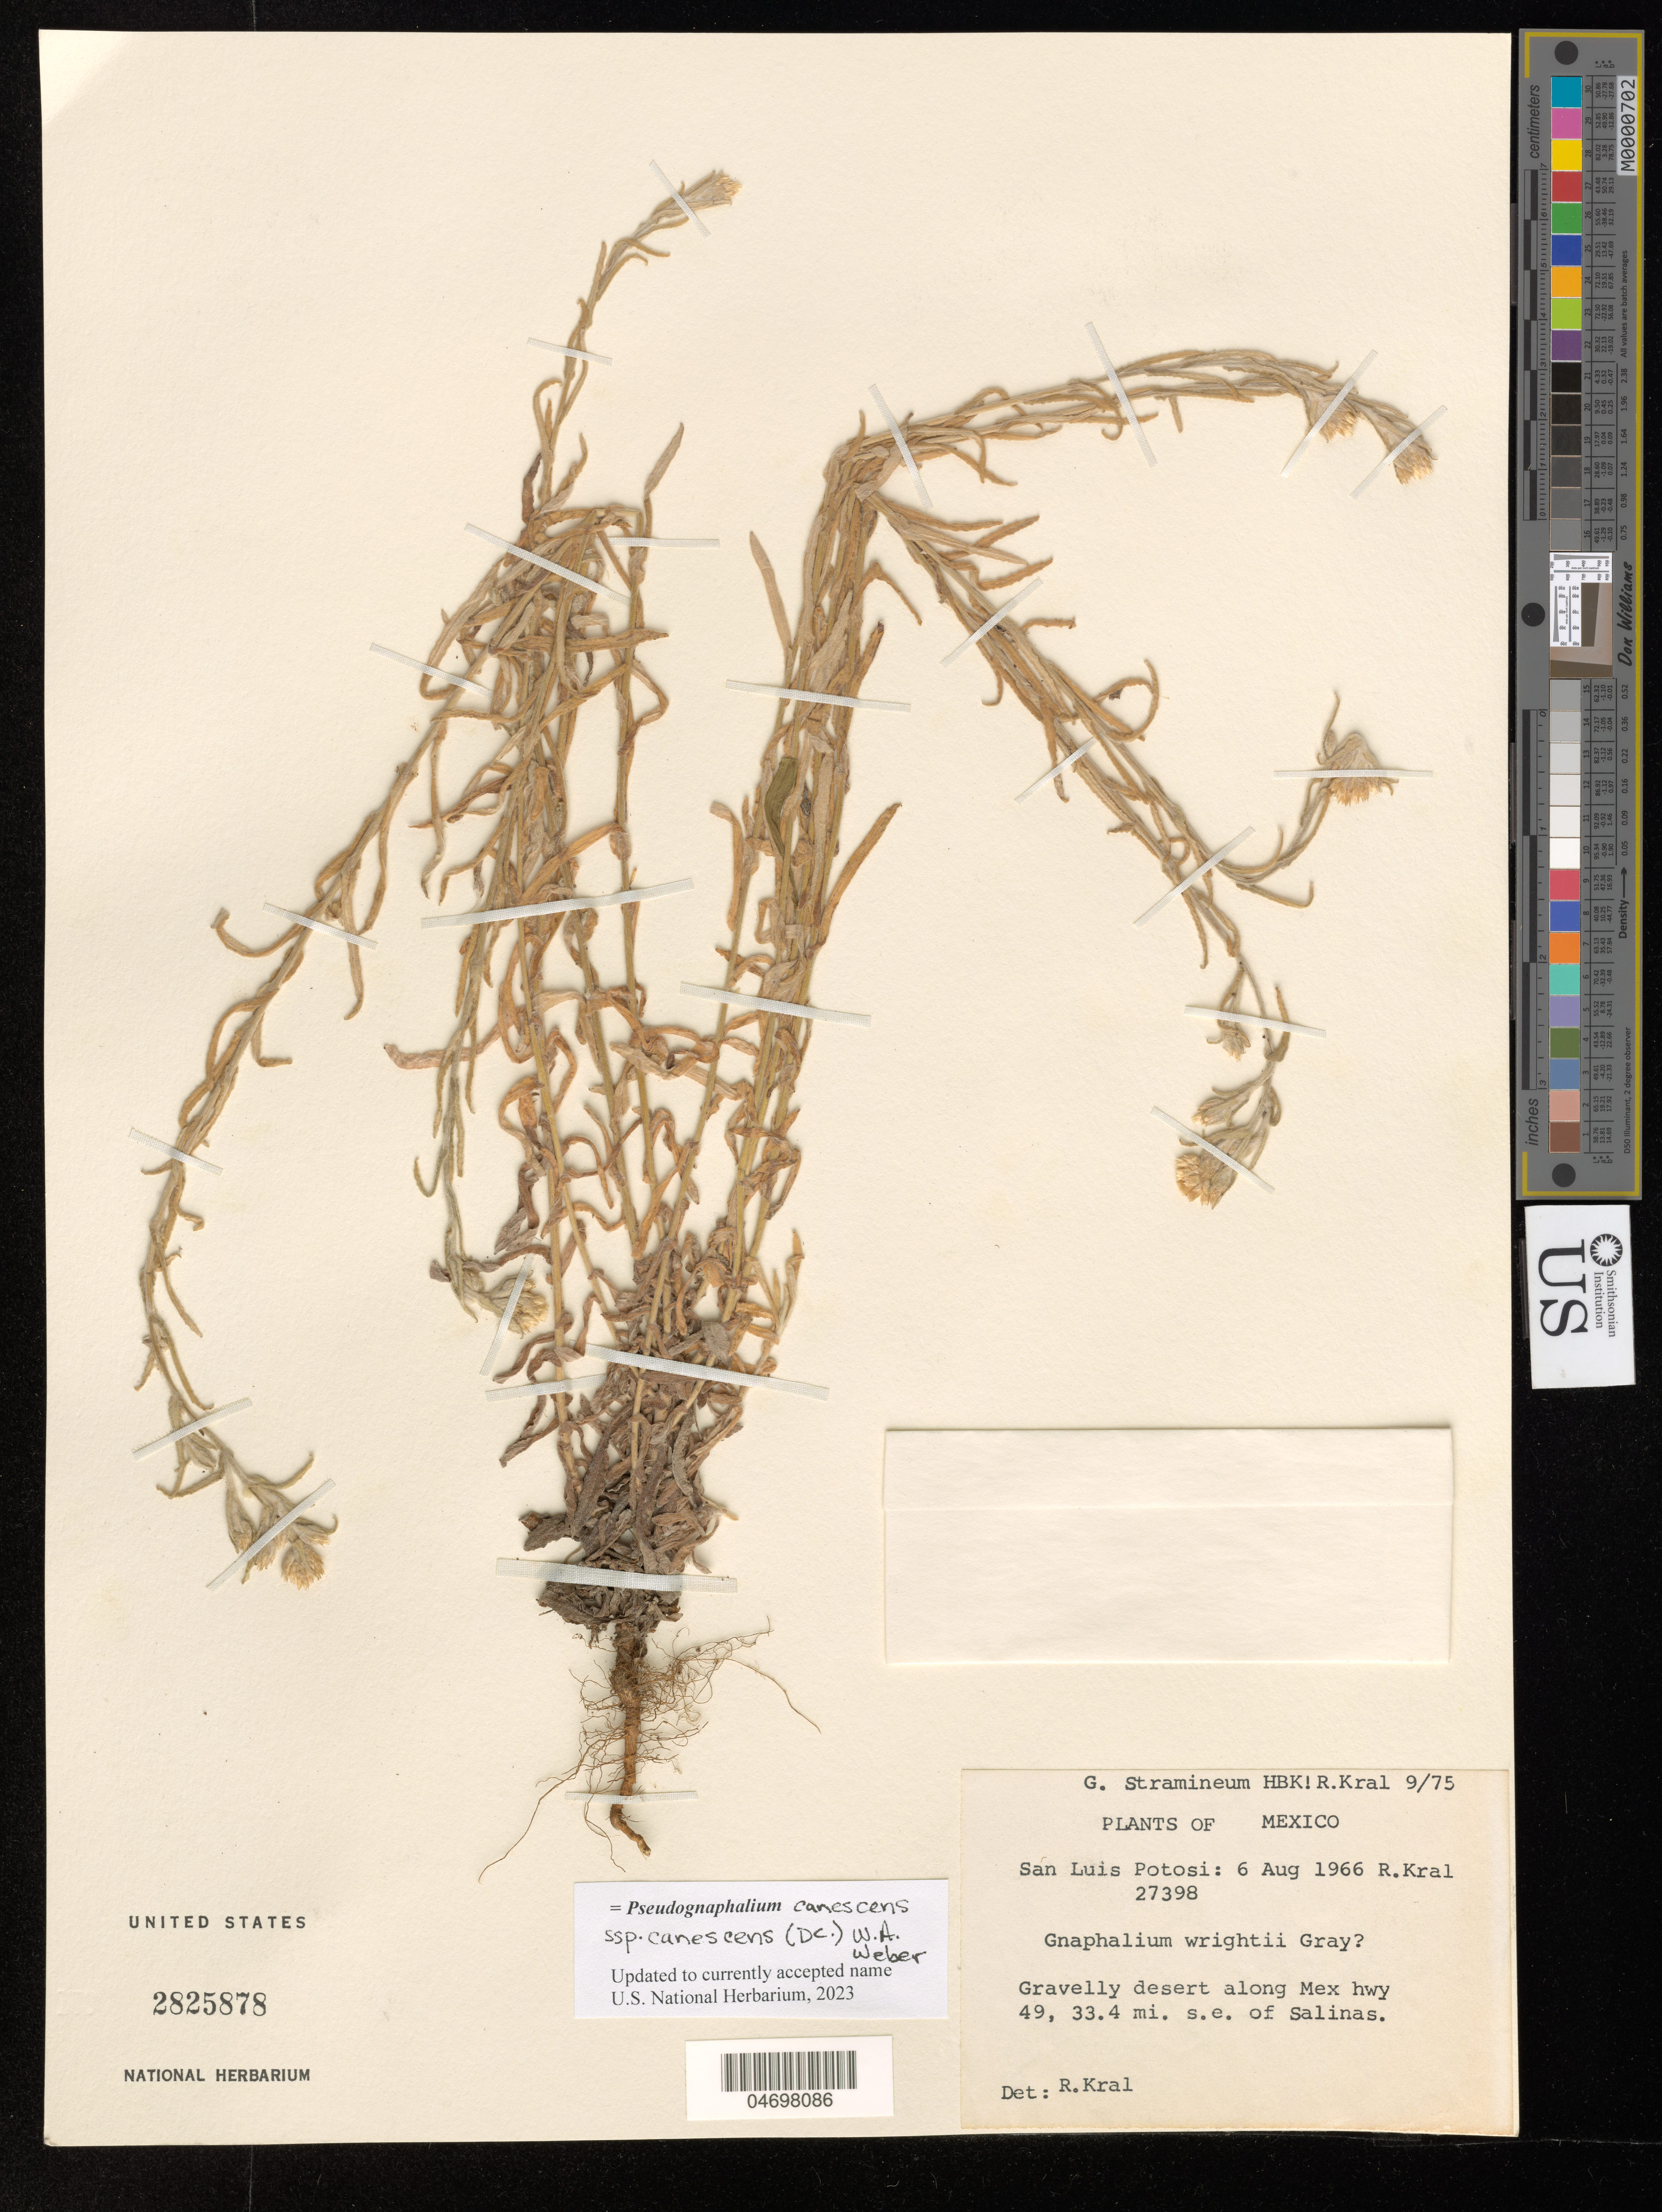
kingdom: Plantae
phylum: Tracheophyta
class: Magnoliopsida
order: Asterales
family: Asteraceae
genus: Pseudognaphalium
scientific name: Pseudognaphalium canescens subsp. canescens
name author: (DC.) W.A. Weber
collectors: R. Kral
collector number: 27398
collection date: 1966-08-06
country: Mexico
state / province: San Luis Potosí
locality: Gravelly desert along Mex. 49, 33.4 mi. s. e. Salinas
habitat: Gravelly desert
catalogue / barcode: US 2825878